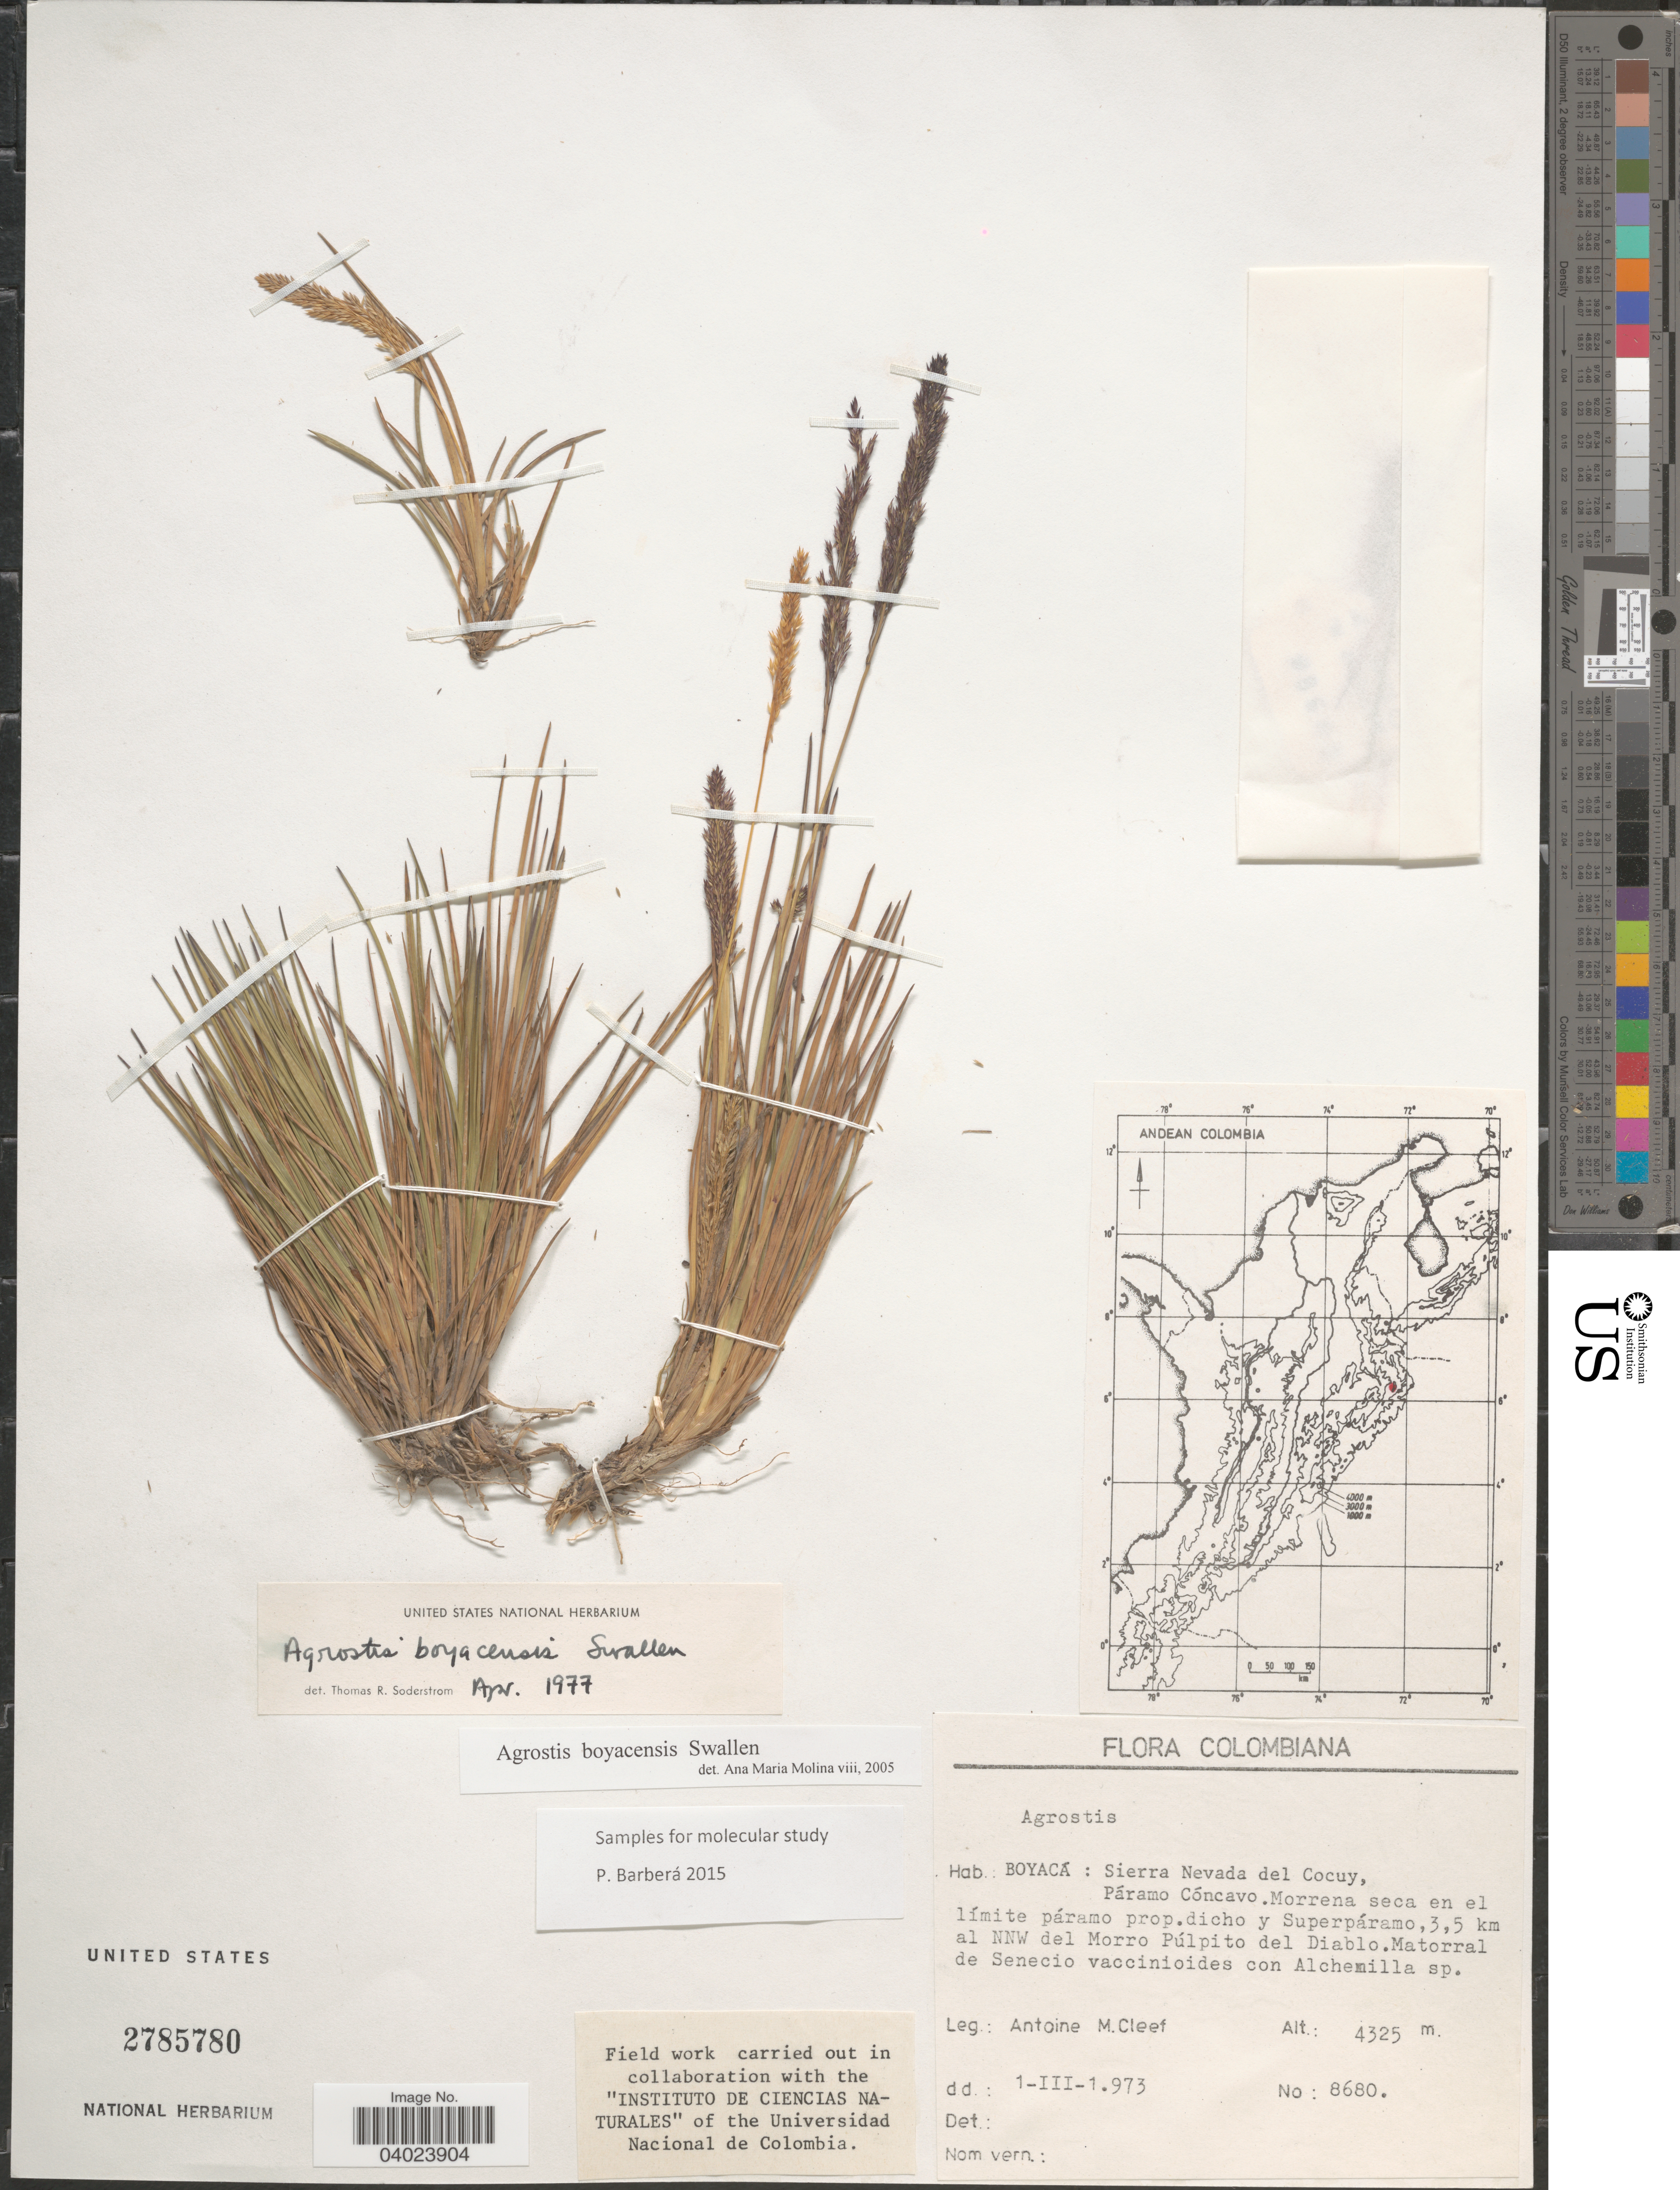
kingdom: Plantae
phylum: Tracheophyta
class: Liliopsida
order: Poales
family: Poaceae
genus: Agrostis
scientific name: Agrostis boyacensis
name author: Swallen & García-Barr.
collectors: A. M. Cleef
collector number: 8680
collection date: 1973-03-01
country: Colombia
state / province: Boyacá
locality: Sierra Nevada del Cocuy, Páramo Cóncavo. Morrena seca en el límite páramo prop.dicho y Superpáramo, 3, 5 km al NNW del Morro Púlpito del Diablo.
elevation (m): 4325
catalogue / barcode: US 2785780